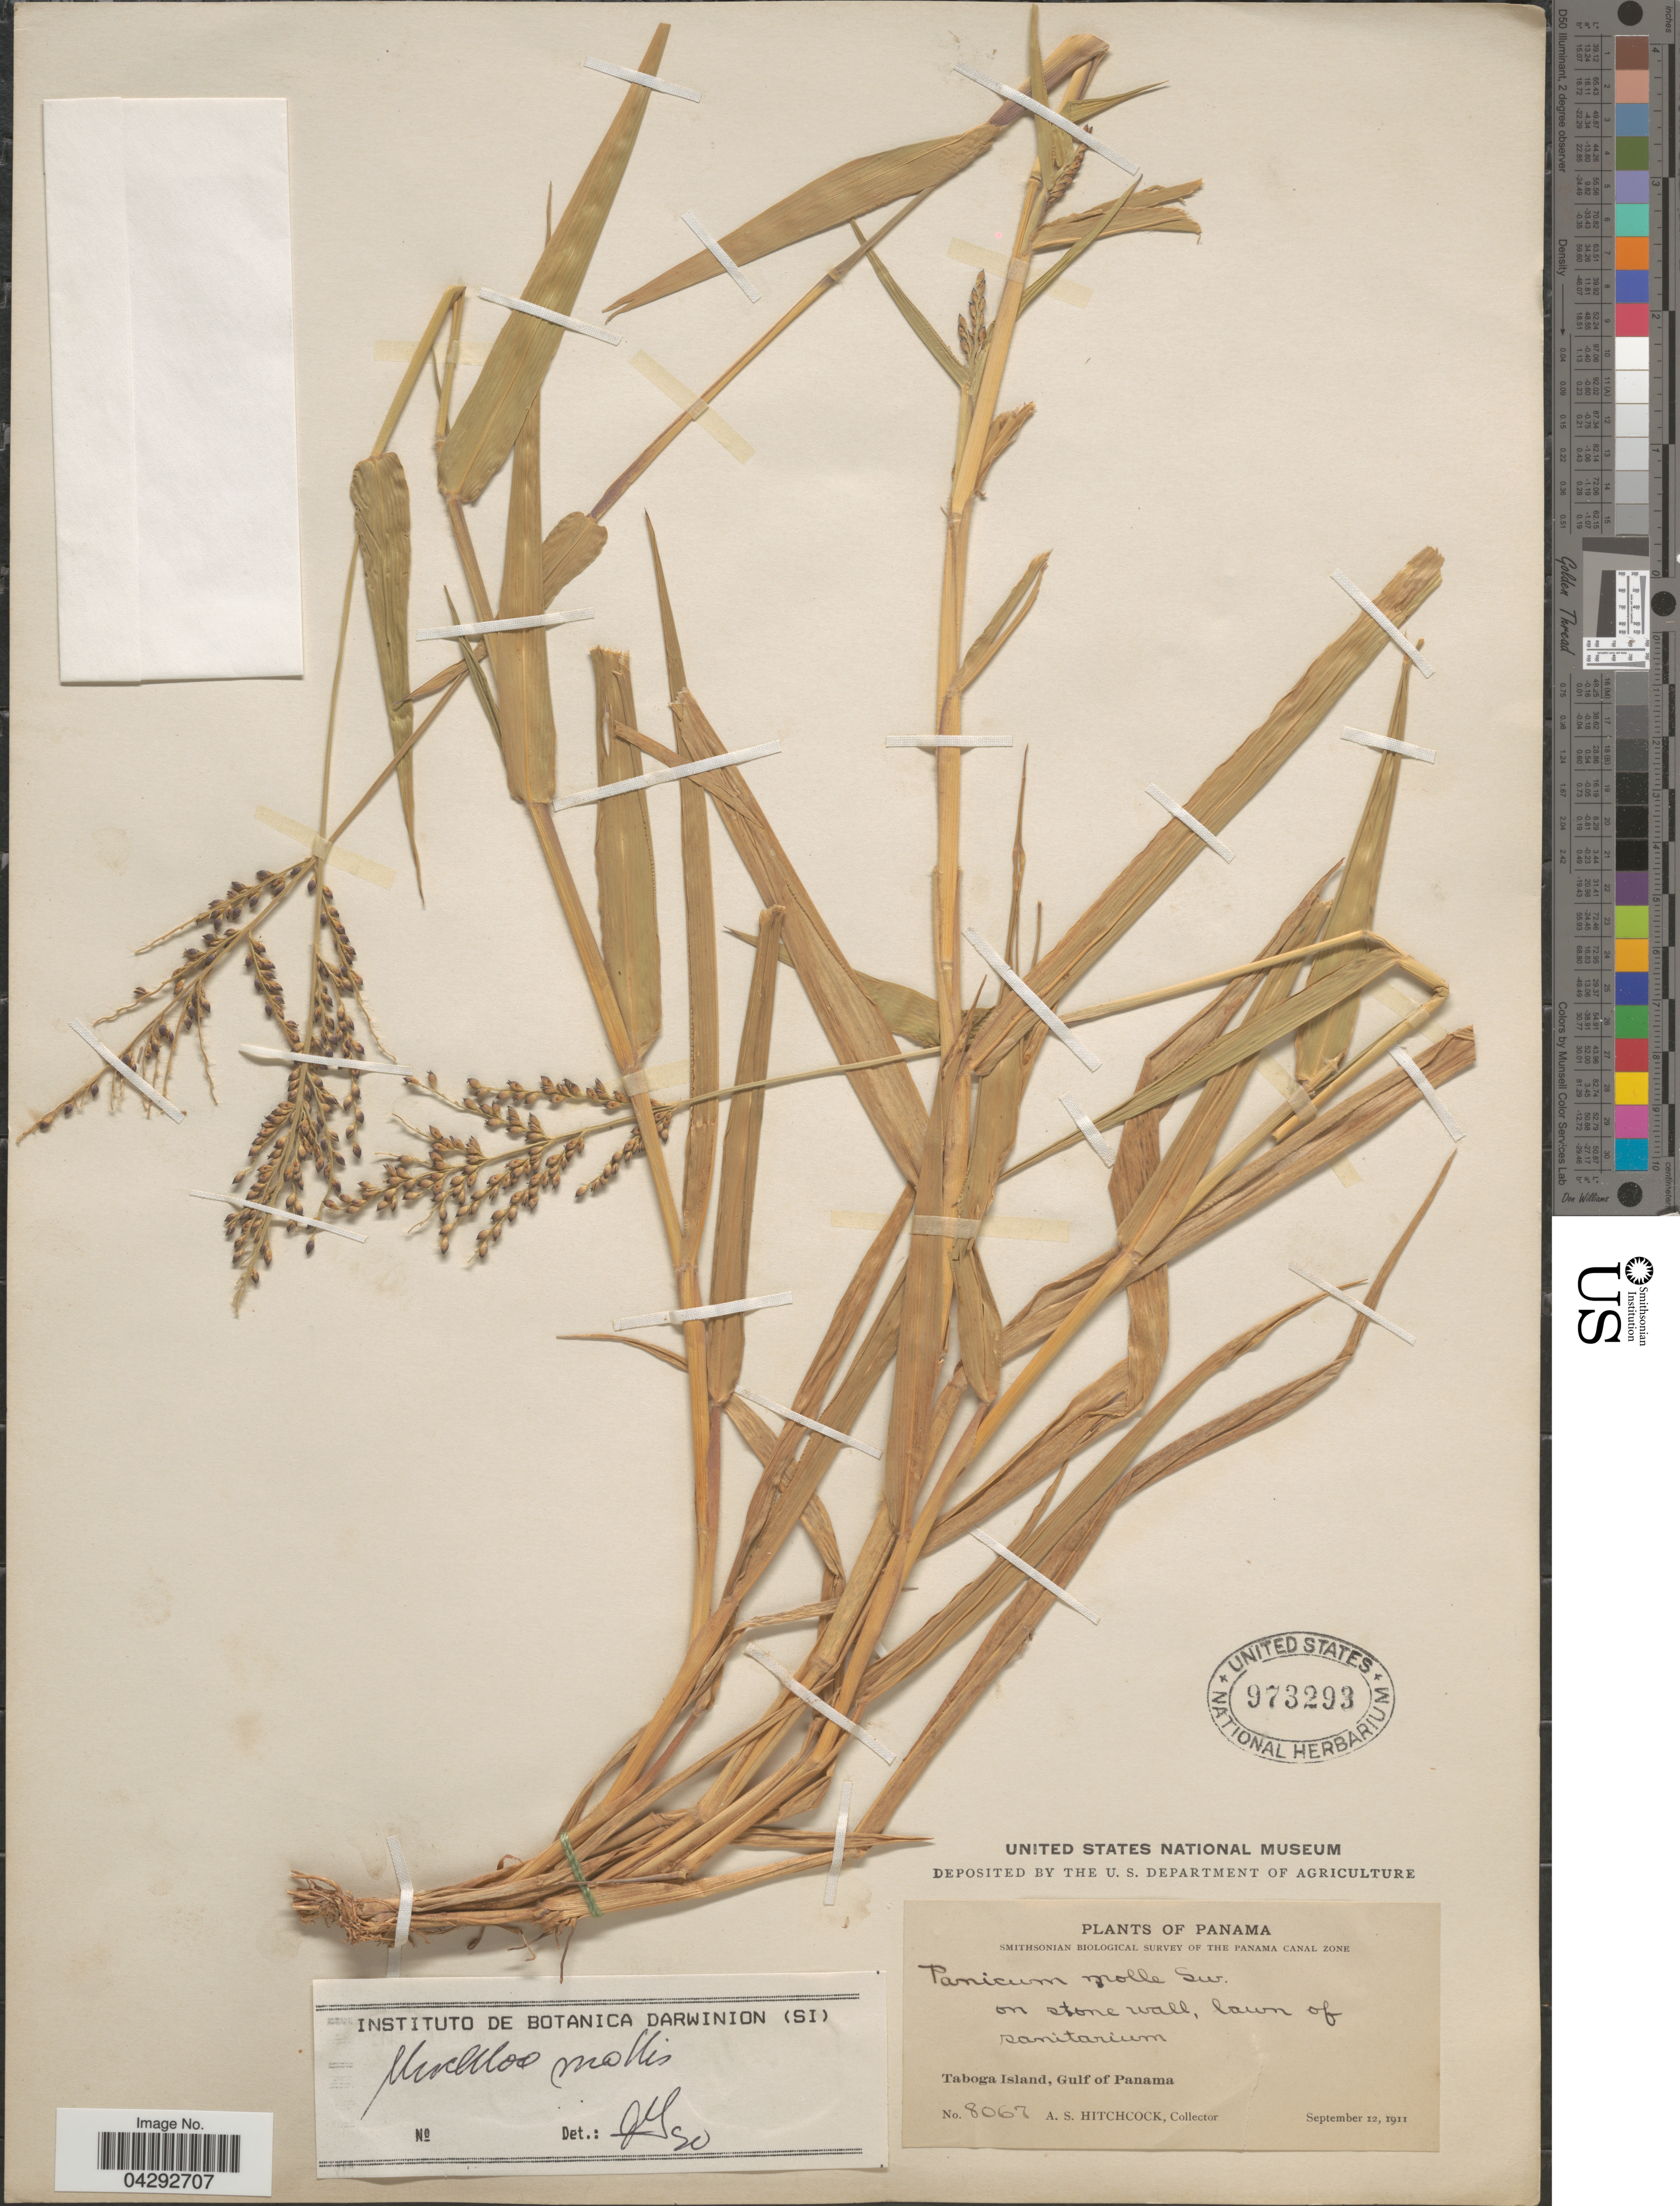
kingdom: Plantae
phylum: Tracheophyta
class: Liliopsida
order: Poales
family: Poaceae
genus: Urochloa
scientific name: Urochloa mollis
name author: (Sw.) Morrone & Zuloaga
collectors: A. S. Hitchcock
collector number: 8067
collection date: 1911-09-12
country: Panama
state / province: Panamá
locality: Smithsonian Biological Survey. Taboga Island, Gulf of Panama.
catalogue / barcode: US 973293